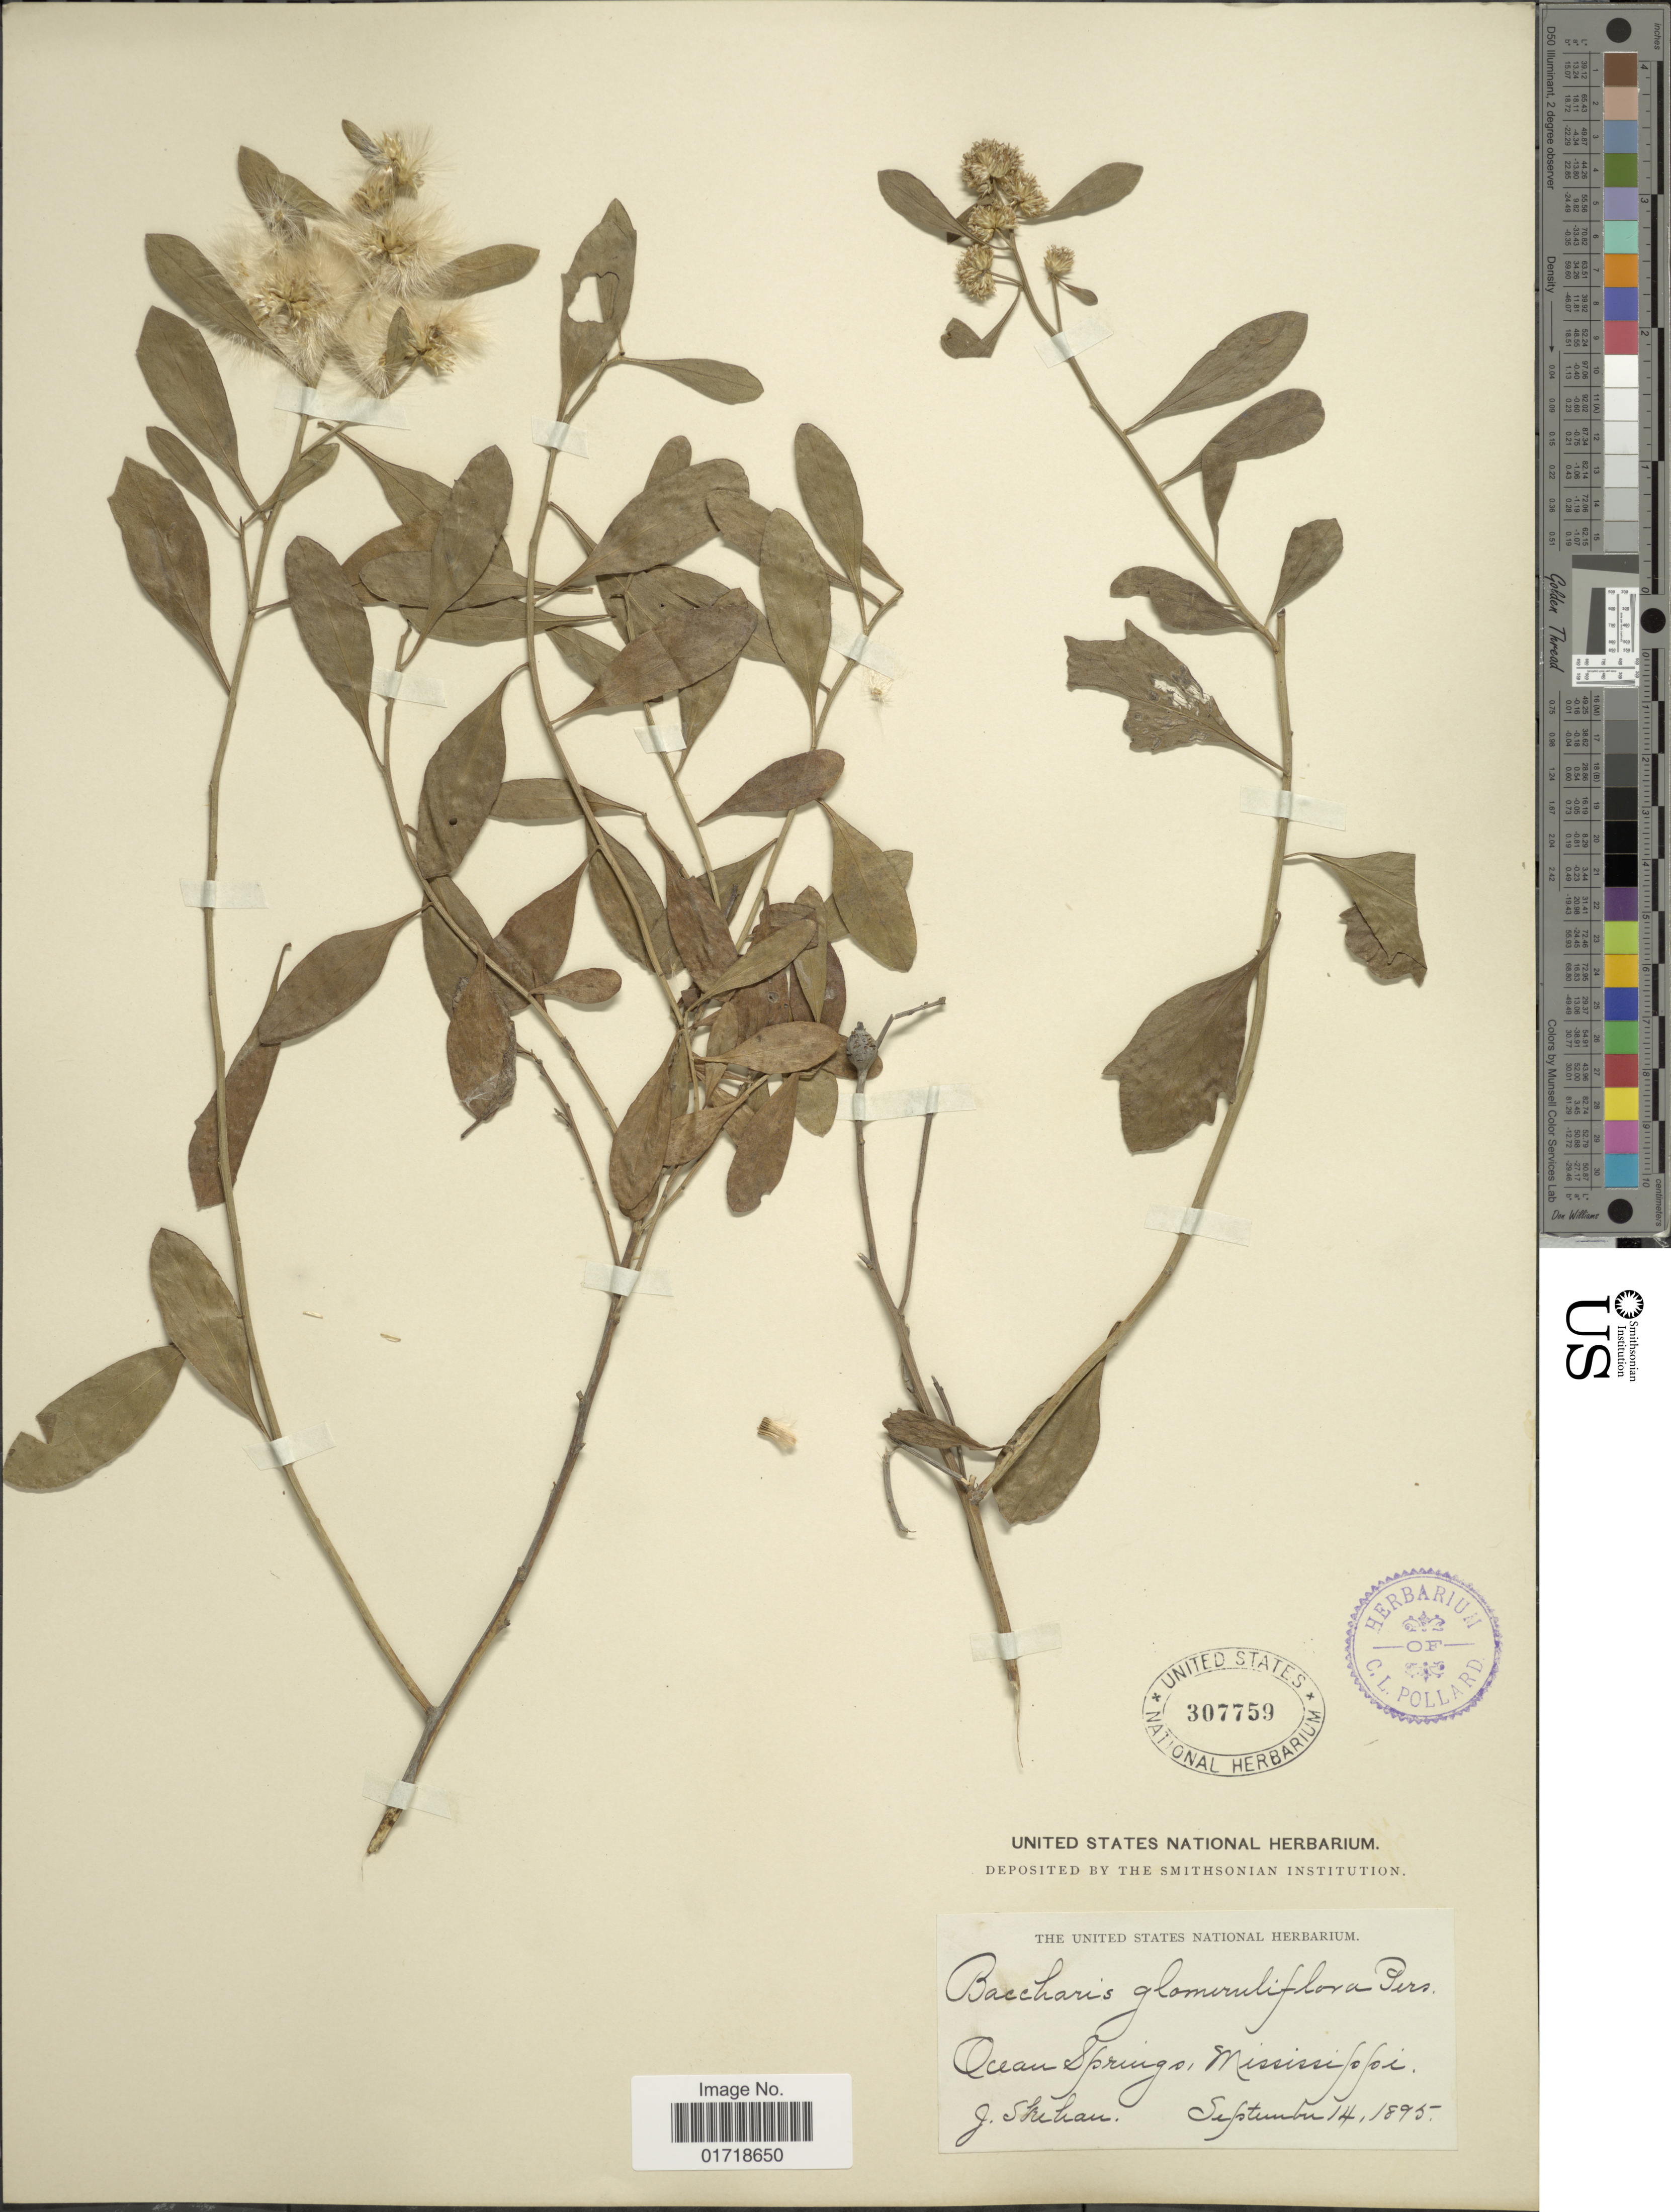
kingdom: Plantae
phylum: Tracheophyta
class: Magnoliopsida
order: Asterales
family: Asteraceae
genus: Baccharis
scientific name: Baccharis glomeruliflora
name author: Pers.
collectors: J. Skehan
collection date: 1895-09-14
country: United States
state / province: Mississippi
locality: Ocean Springs.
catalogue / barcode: US 307759